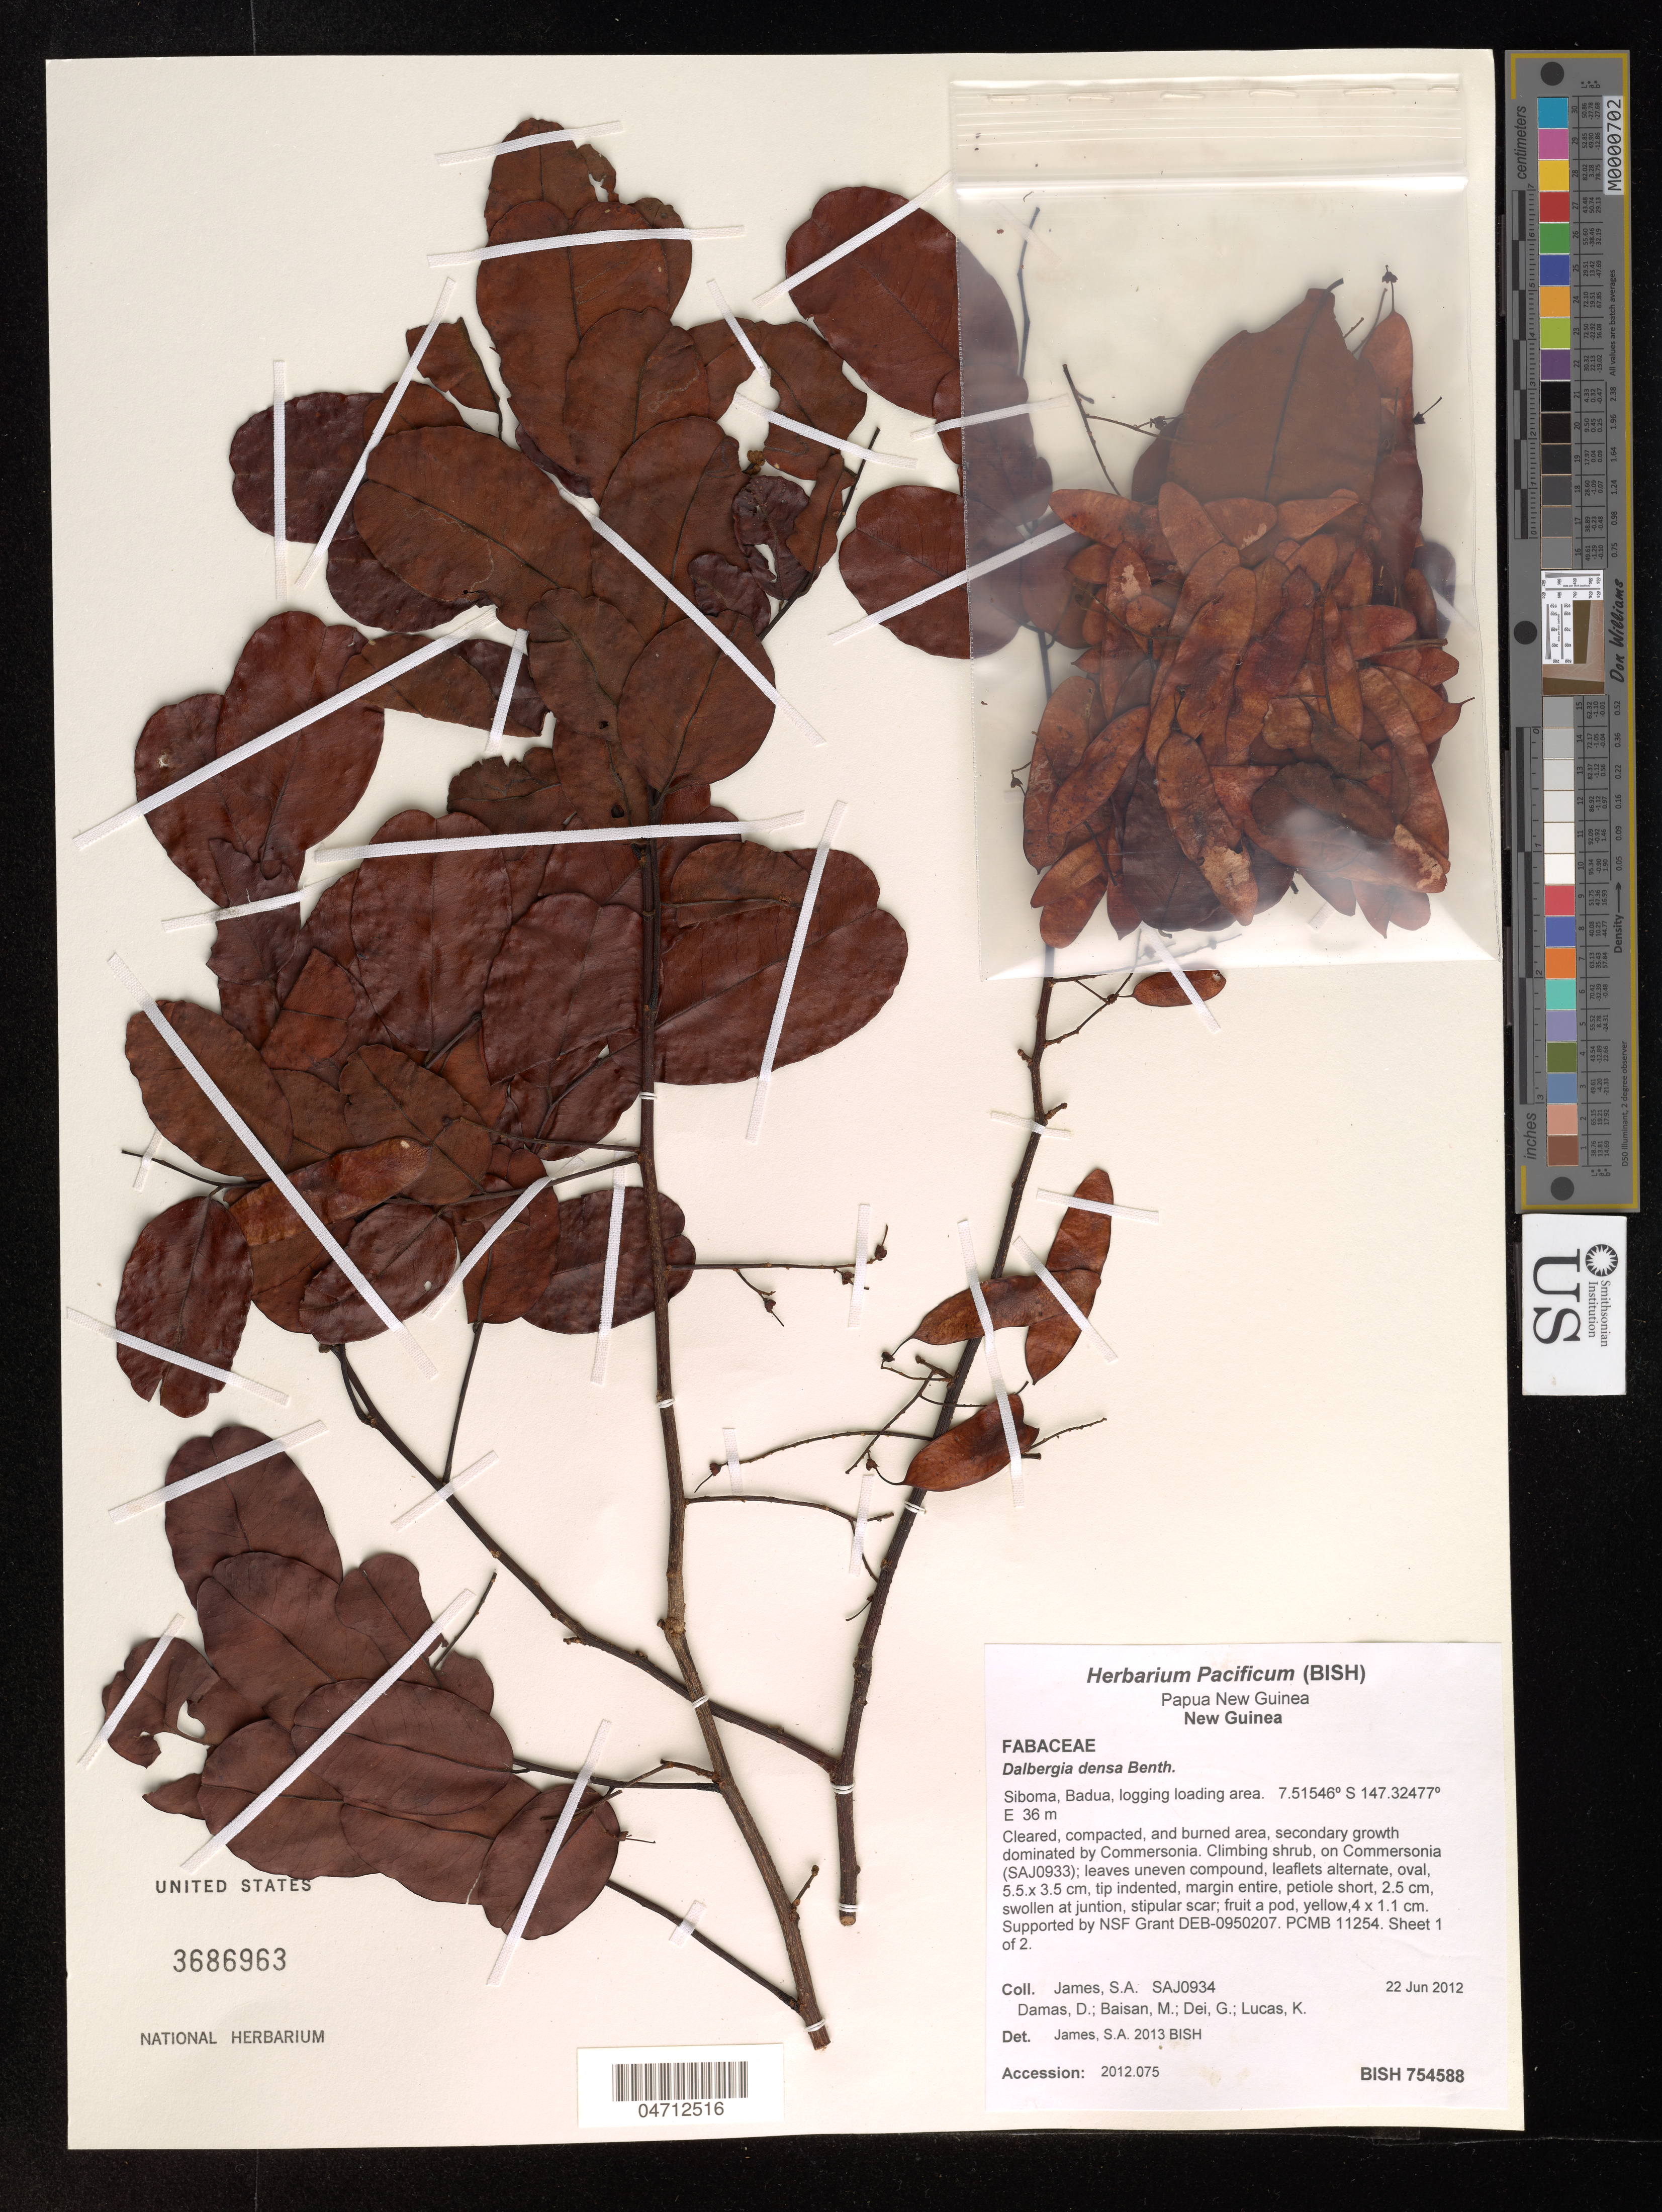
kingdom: Plantae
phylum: Tracheophyta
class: Magnoliopsida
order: Fabales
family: Fabaceae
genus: Dalbergia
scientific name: Dalbergia densa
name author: Benth.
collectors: S. James, D. Damas, M. Baisan, G. Dei & K. Lucas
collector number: SAJ0934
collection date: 2012-06-22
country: Papua New Guinea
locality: Siboma, Badua, logging loading area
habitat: Cleared, compacted, and burned area, 2nd growth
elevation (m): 36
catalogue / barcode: US 3686963